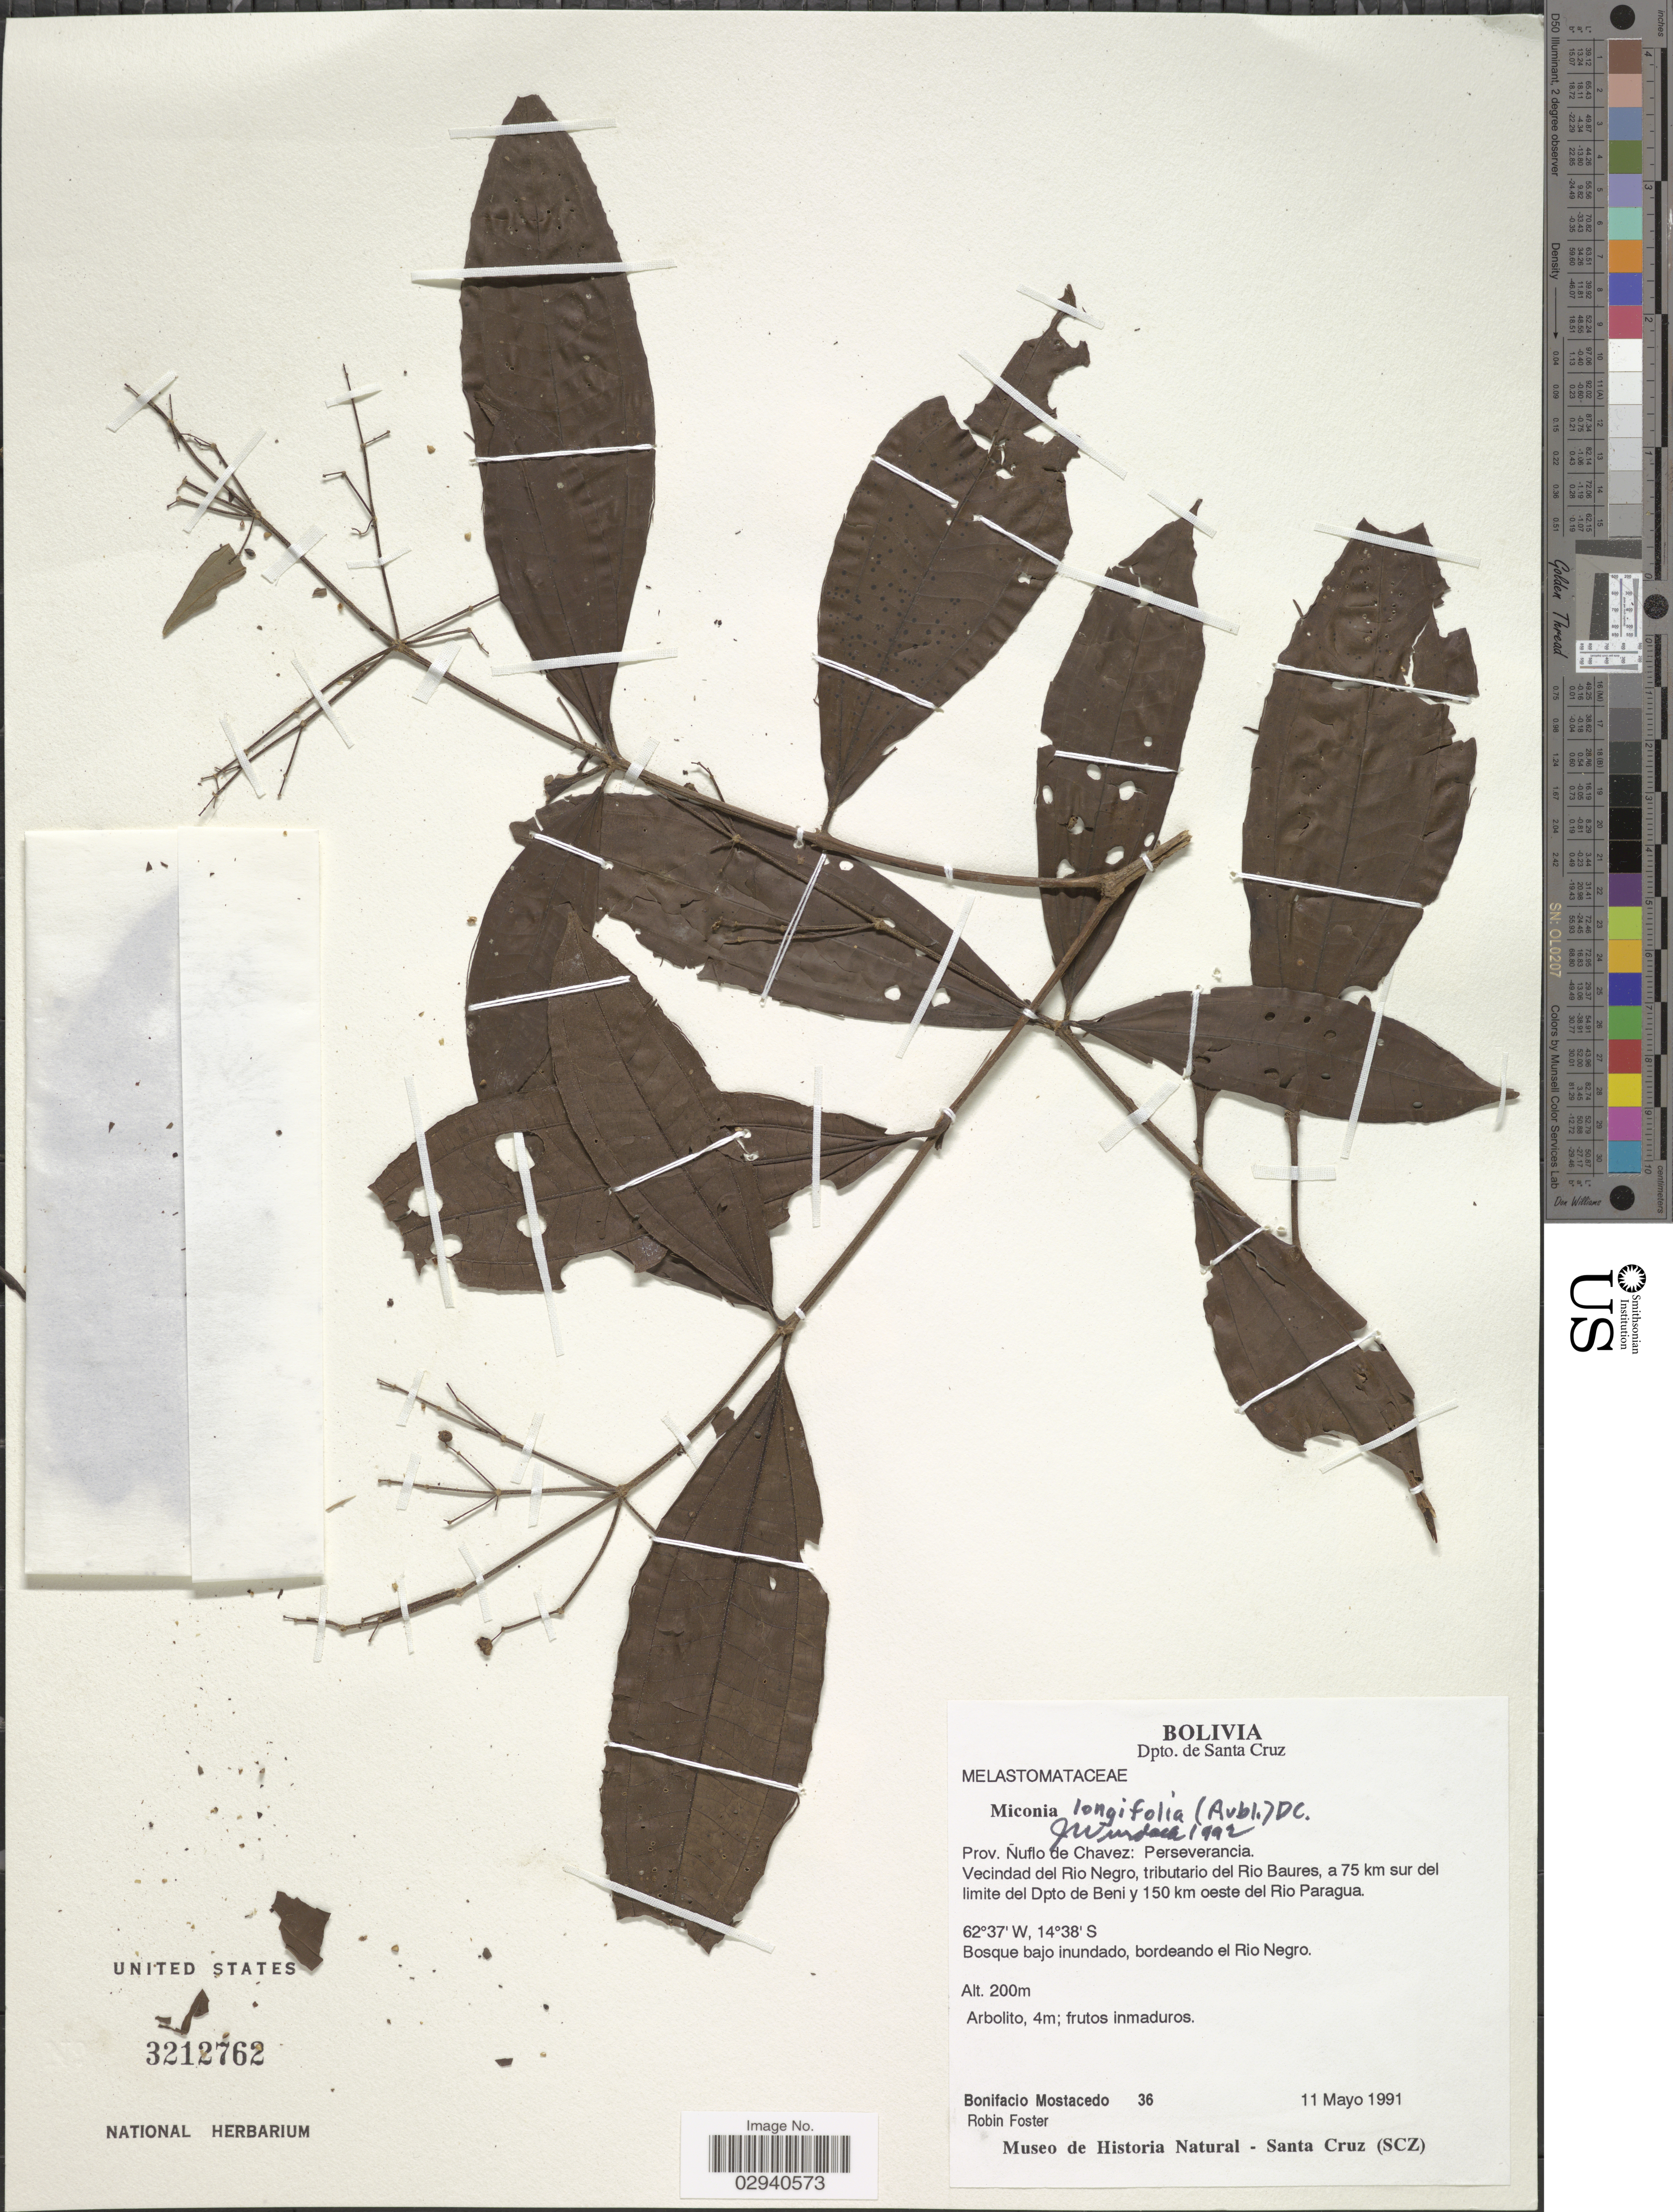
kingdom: Plantae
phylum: Tracheophyta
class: Magnoliopsida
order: Myrtales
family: Melastomataceae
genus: Miconia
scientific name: Miconia longifolia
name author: (Aubl.) DC.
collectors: B. Mostacedo & R. B. Foster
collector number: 36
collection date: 1991-05-11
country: Bolivia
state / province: Santa Cruz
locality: Dpto. de Santa Cruz. Prov. Ñuflo de Chavez: Perseverancia. Vecindad del Rio Negro, tributario del Rio Baures, a 75 km sur del limite del Dpto de Beni y 150 km oeste del Rio Paragua. Bosque bajo inundado, bordeando del Rio Negro.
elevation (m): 200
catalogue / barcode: US 3212762